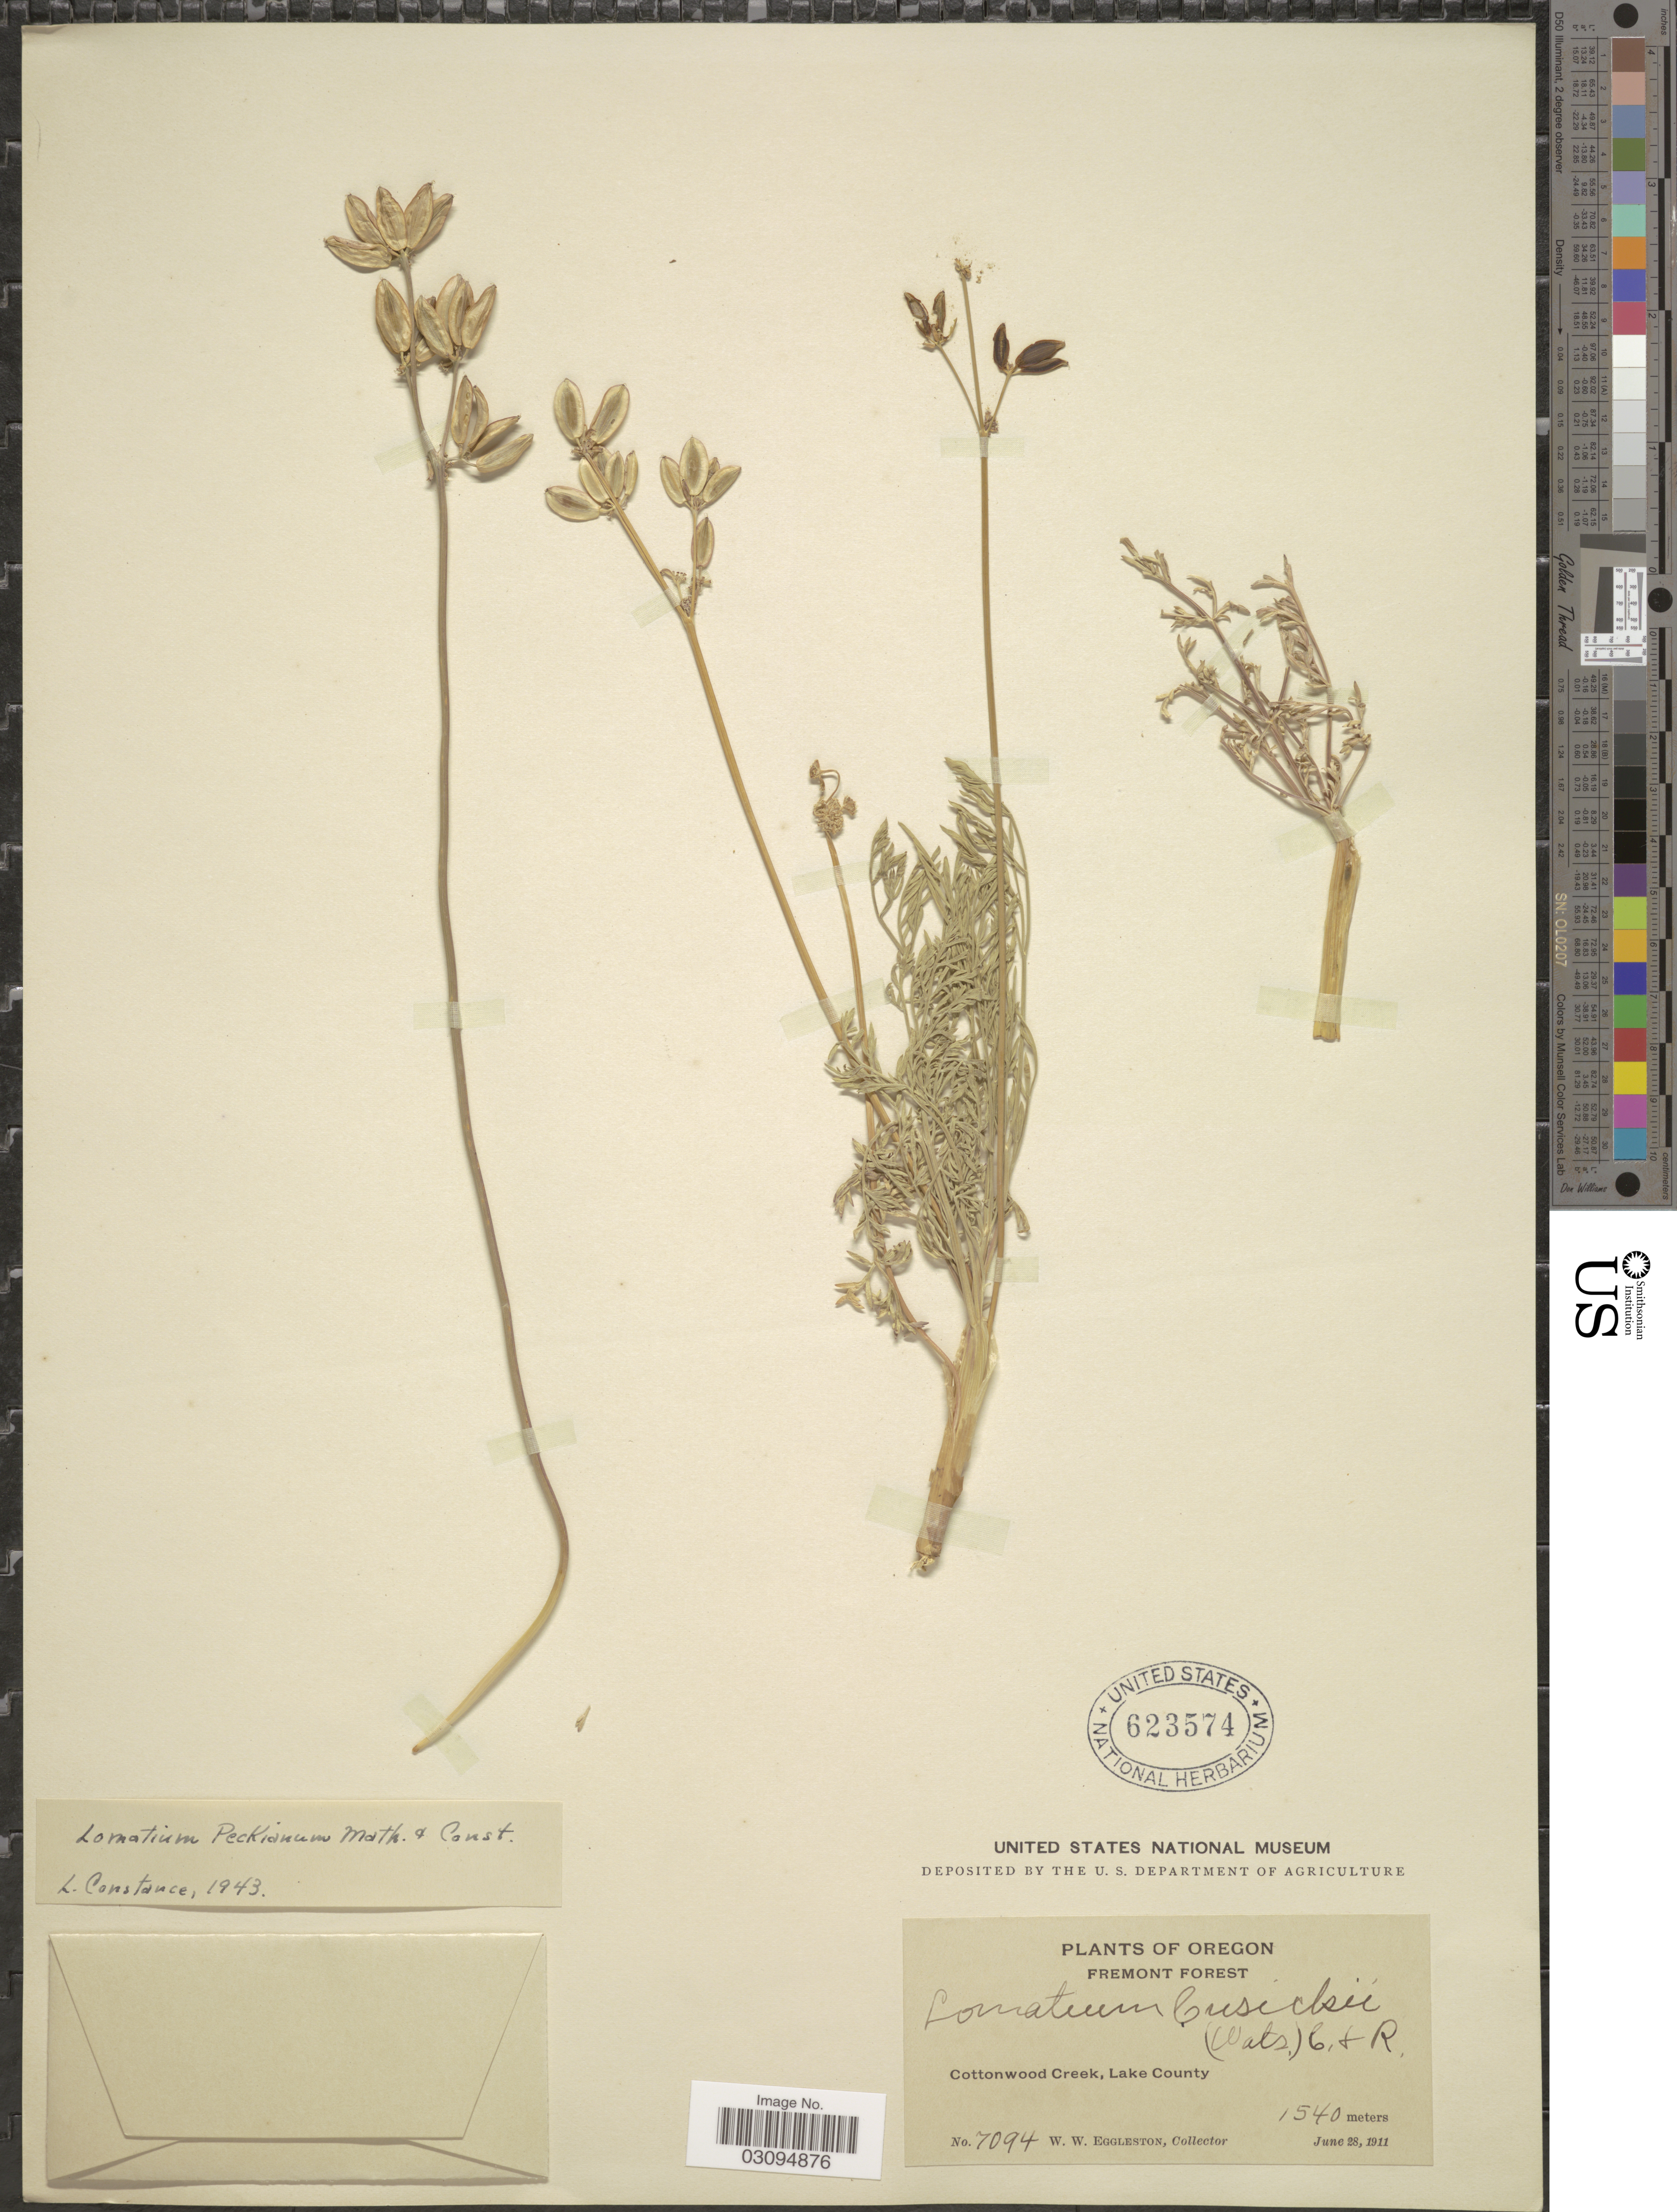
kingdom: Plantae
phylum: Tracheophyta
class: Magnoliopsida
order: Apiales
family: Apiaceae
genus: Lomatium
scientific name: Lomatium peckianum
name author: Mathias & Constance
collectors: W. W. Eggleston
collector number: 7094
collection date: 1911-06-28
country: United States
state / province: Oregon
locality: Fremont Forest, Cottonwood Creek, Lake County.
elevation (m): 1540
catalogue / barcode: US 623574